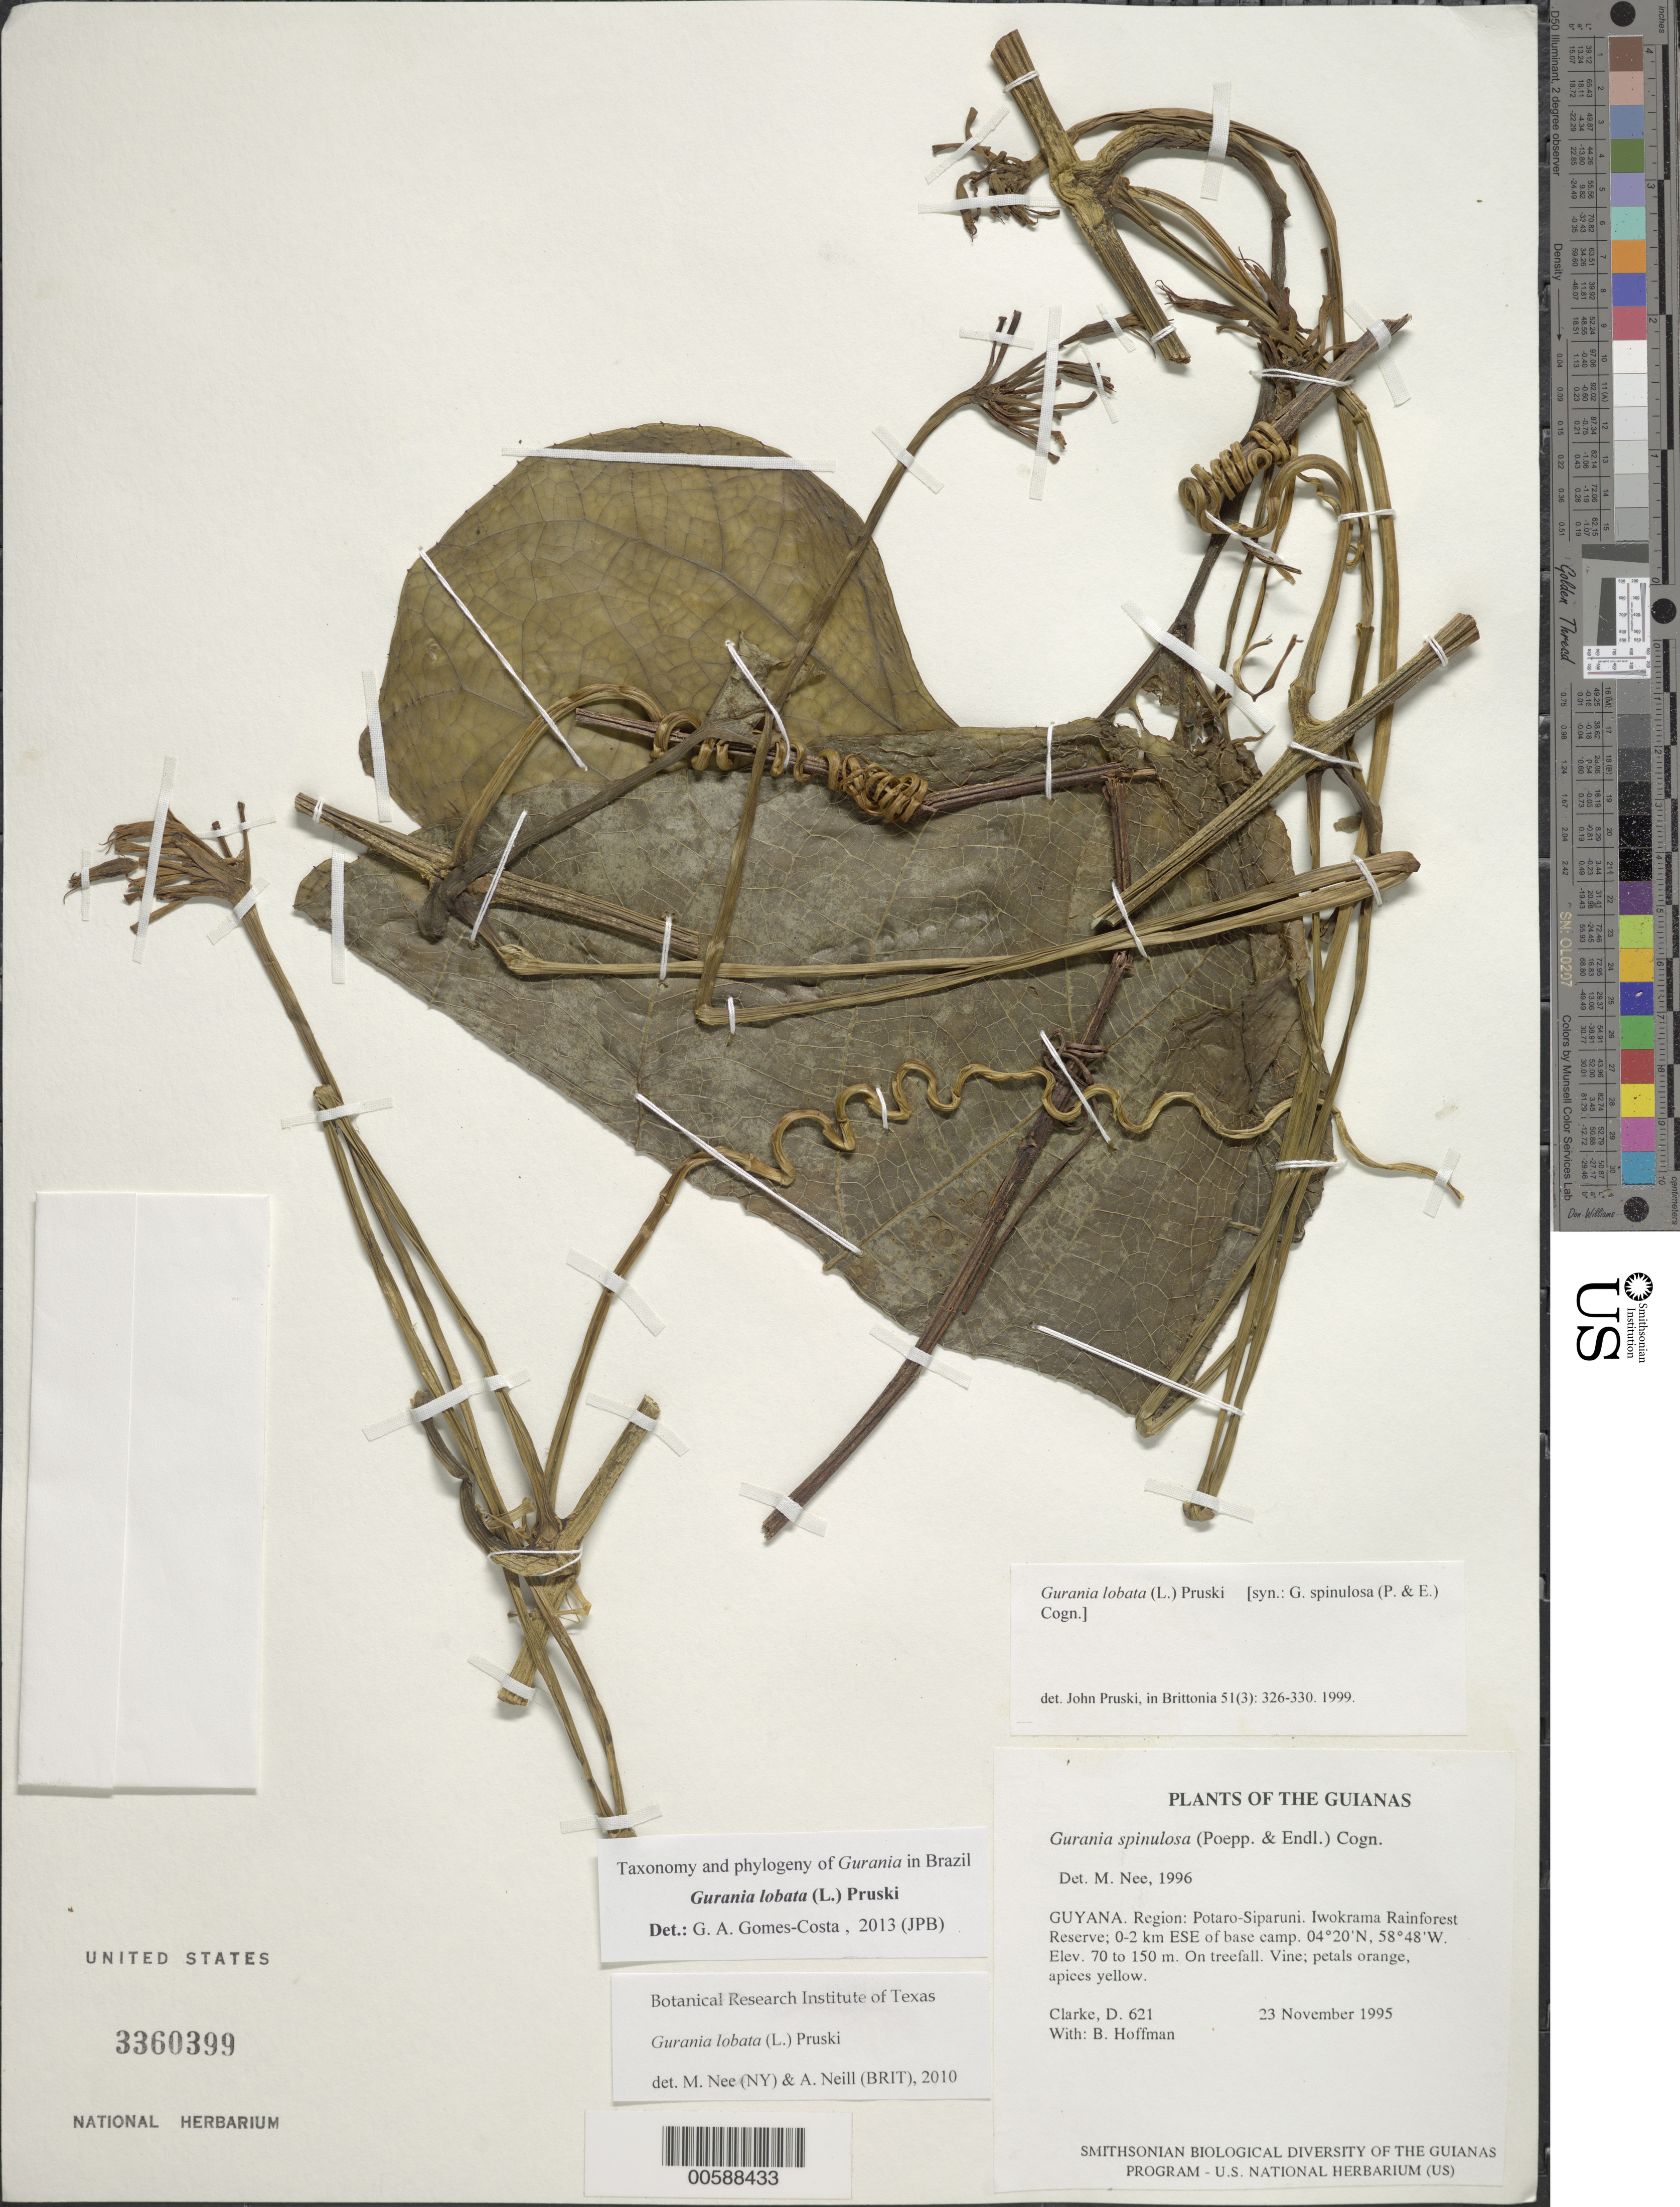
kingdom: Plantae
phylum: Tracheophyta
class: Magnoliopsida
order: Cucurbitales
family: Cucurbitaceae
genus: Gurania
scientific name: Gurania lobata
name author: (L.) Pruski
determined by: Gomes-Costa, G. A.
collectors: H. D. Clarke & B. Hoffman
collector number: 621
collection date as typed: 23 November 1995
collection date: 1995-11-23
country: Guyana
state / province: Potaro-Siparuni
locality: Iwokrama Rainforest Reserve; 0-2 km ESE of base camp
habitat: On treefall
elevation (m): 70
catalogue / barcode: US 3360399